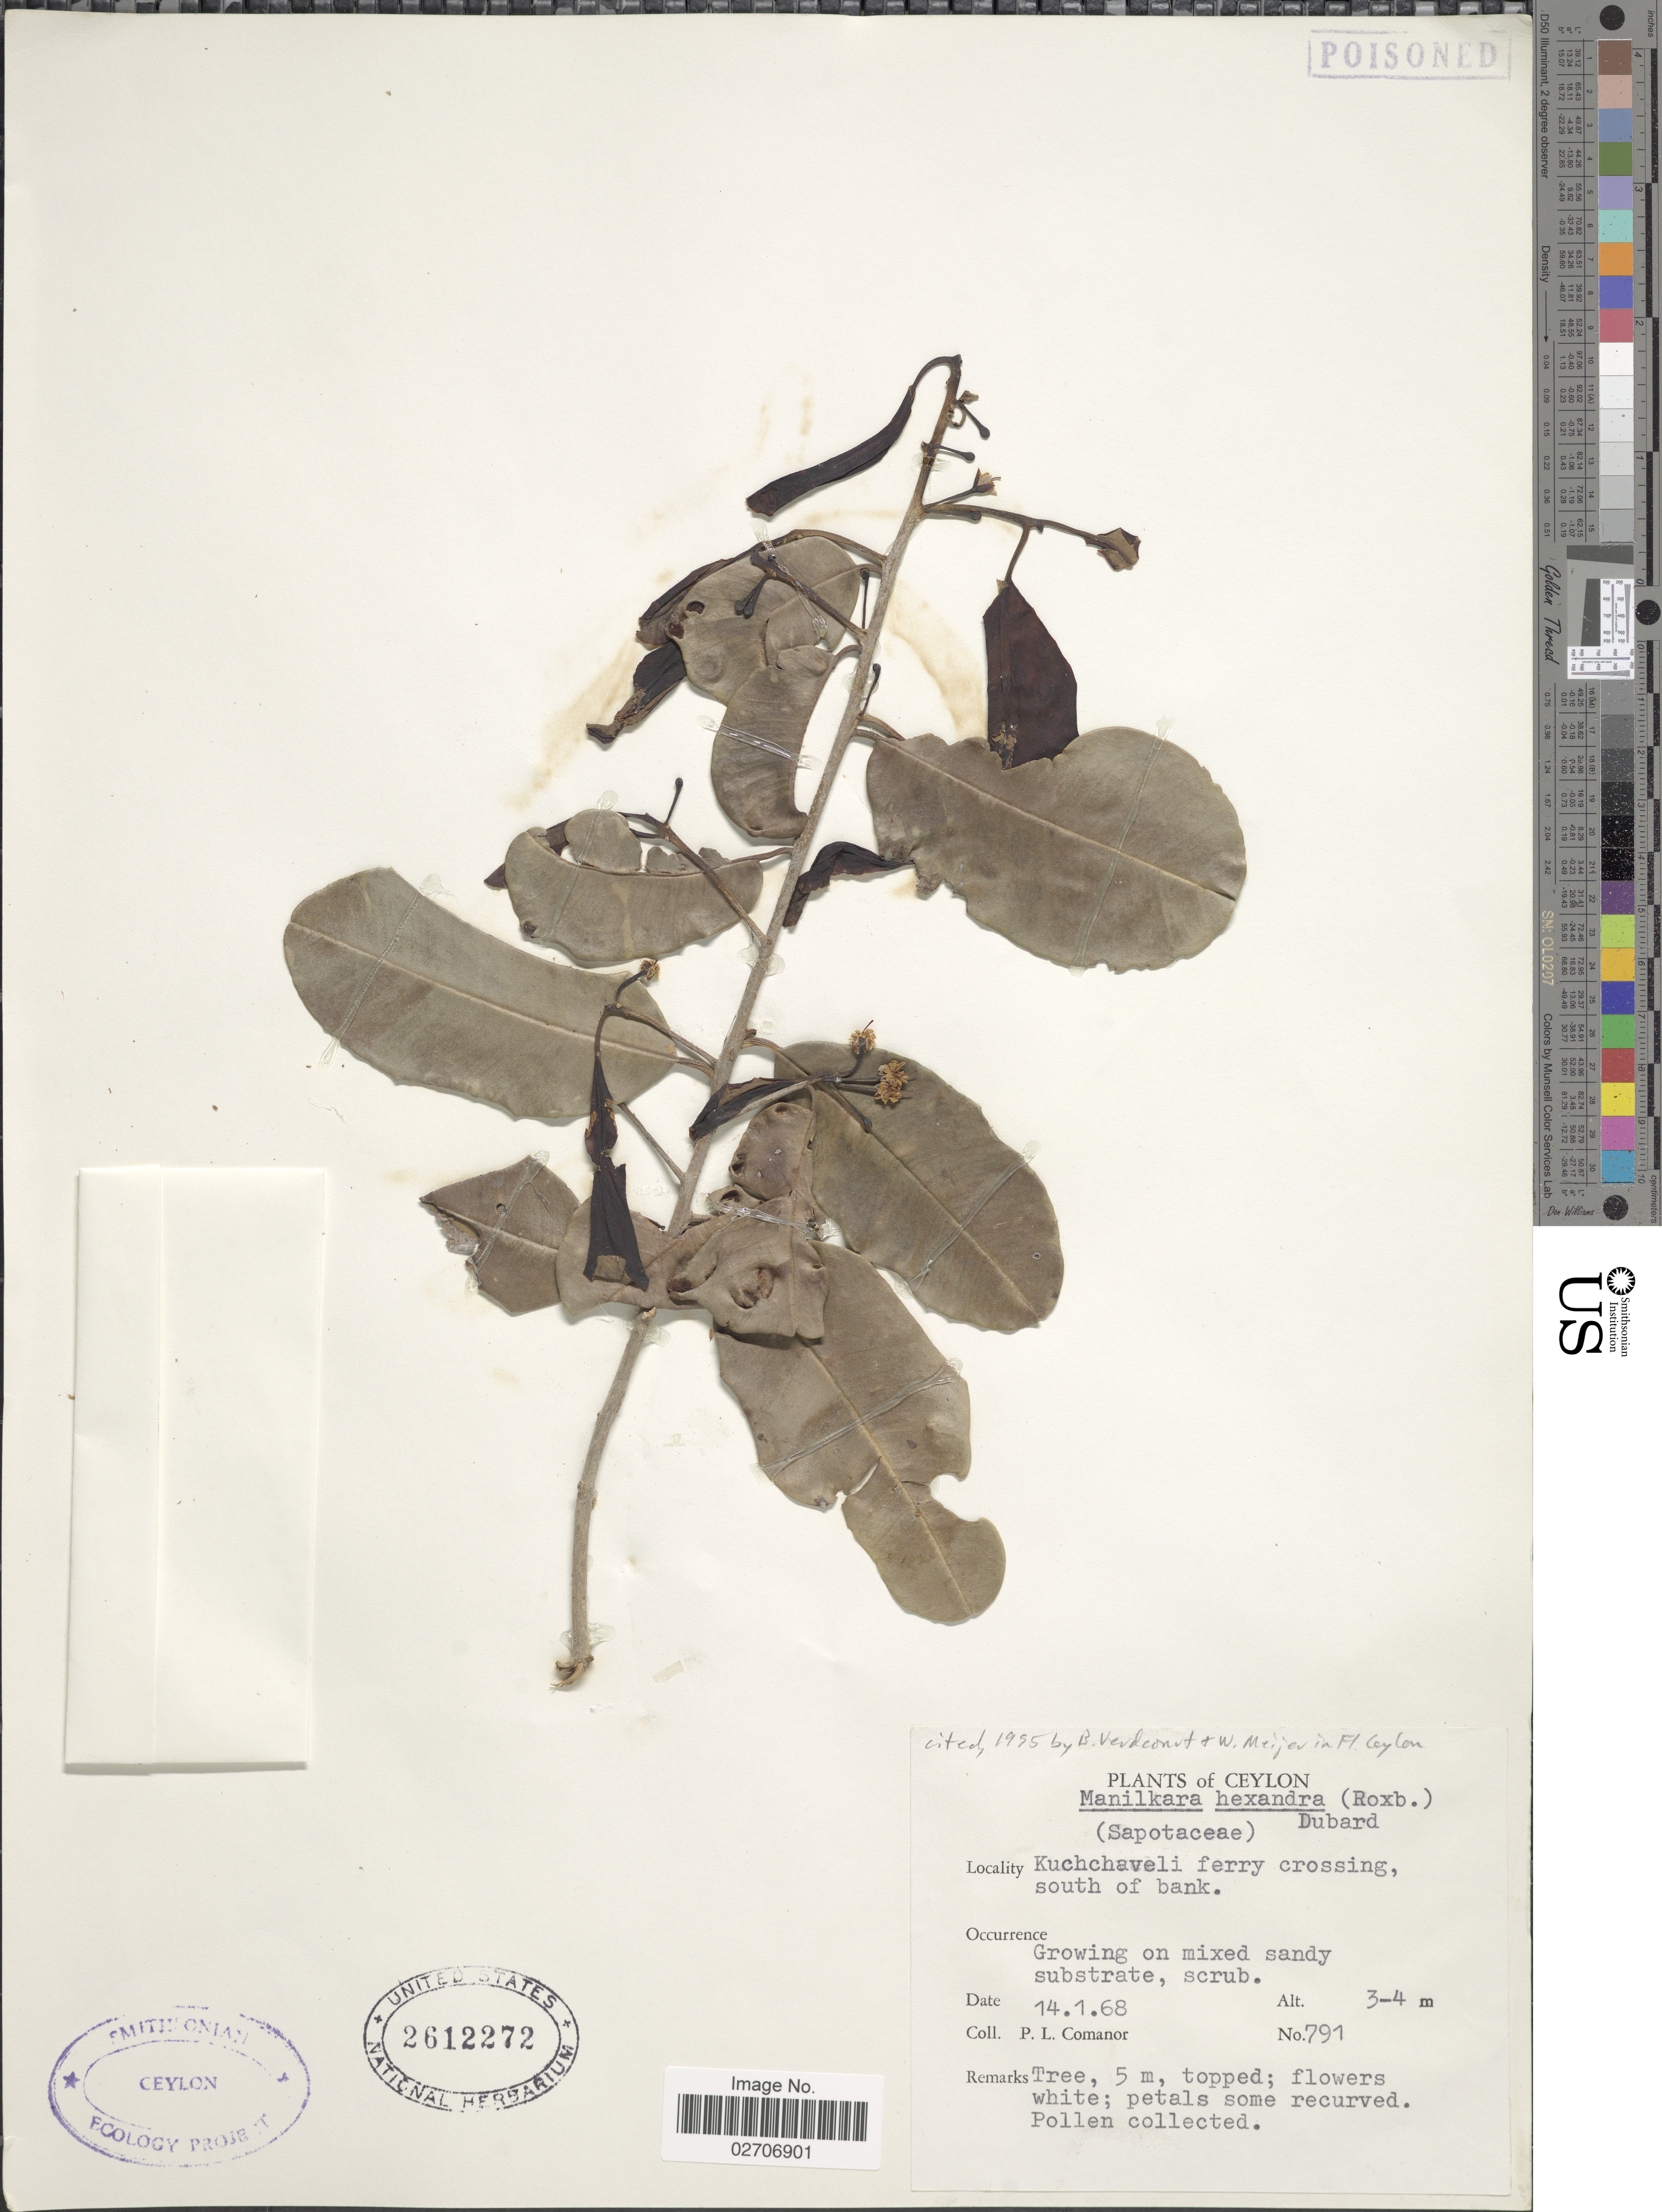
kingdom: Plantae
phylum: Tracheophyta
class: Magnoliopsida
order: Ericales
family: Sapotaceae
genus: Manilkara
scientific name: Manilkara hexandra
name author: (Roxb.) Dubard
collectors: P. Comanor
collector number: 791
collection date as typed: Transcribed d/m/y: 14/1/68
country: Sri Lanka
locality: Ceylon, Kuchchaveli ferry crossing, south of bank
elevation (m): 3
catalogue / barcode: US 2612272